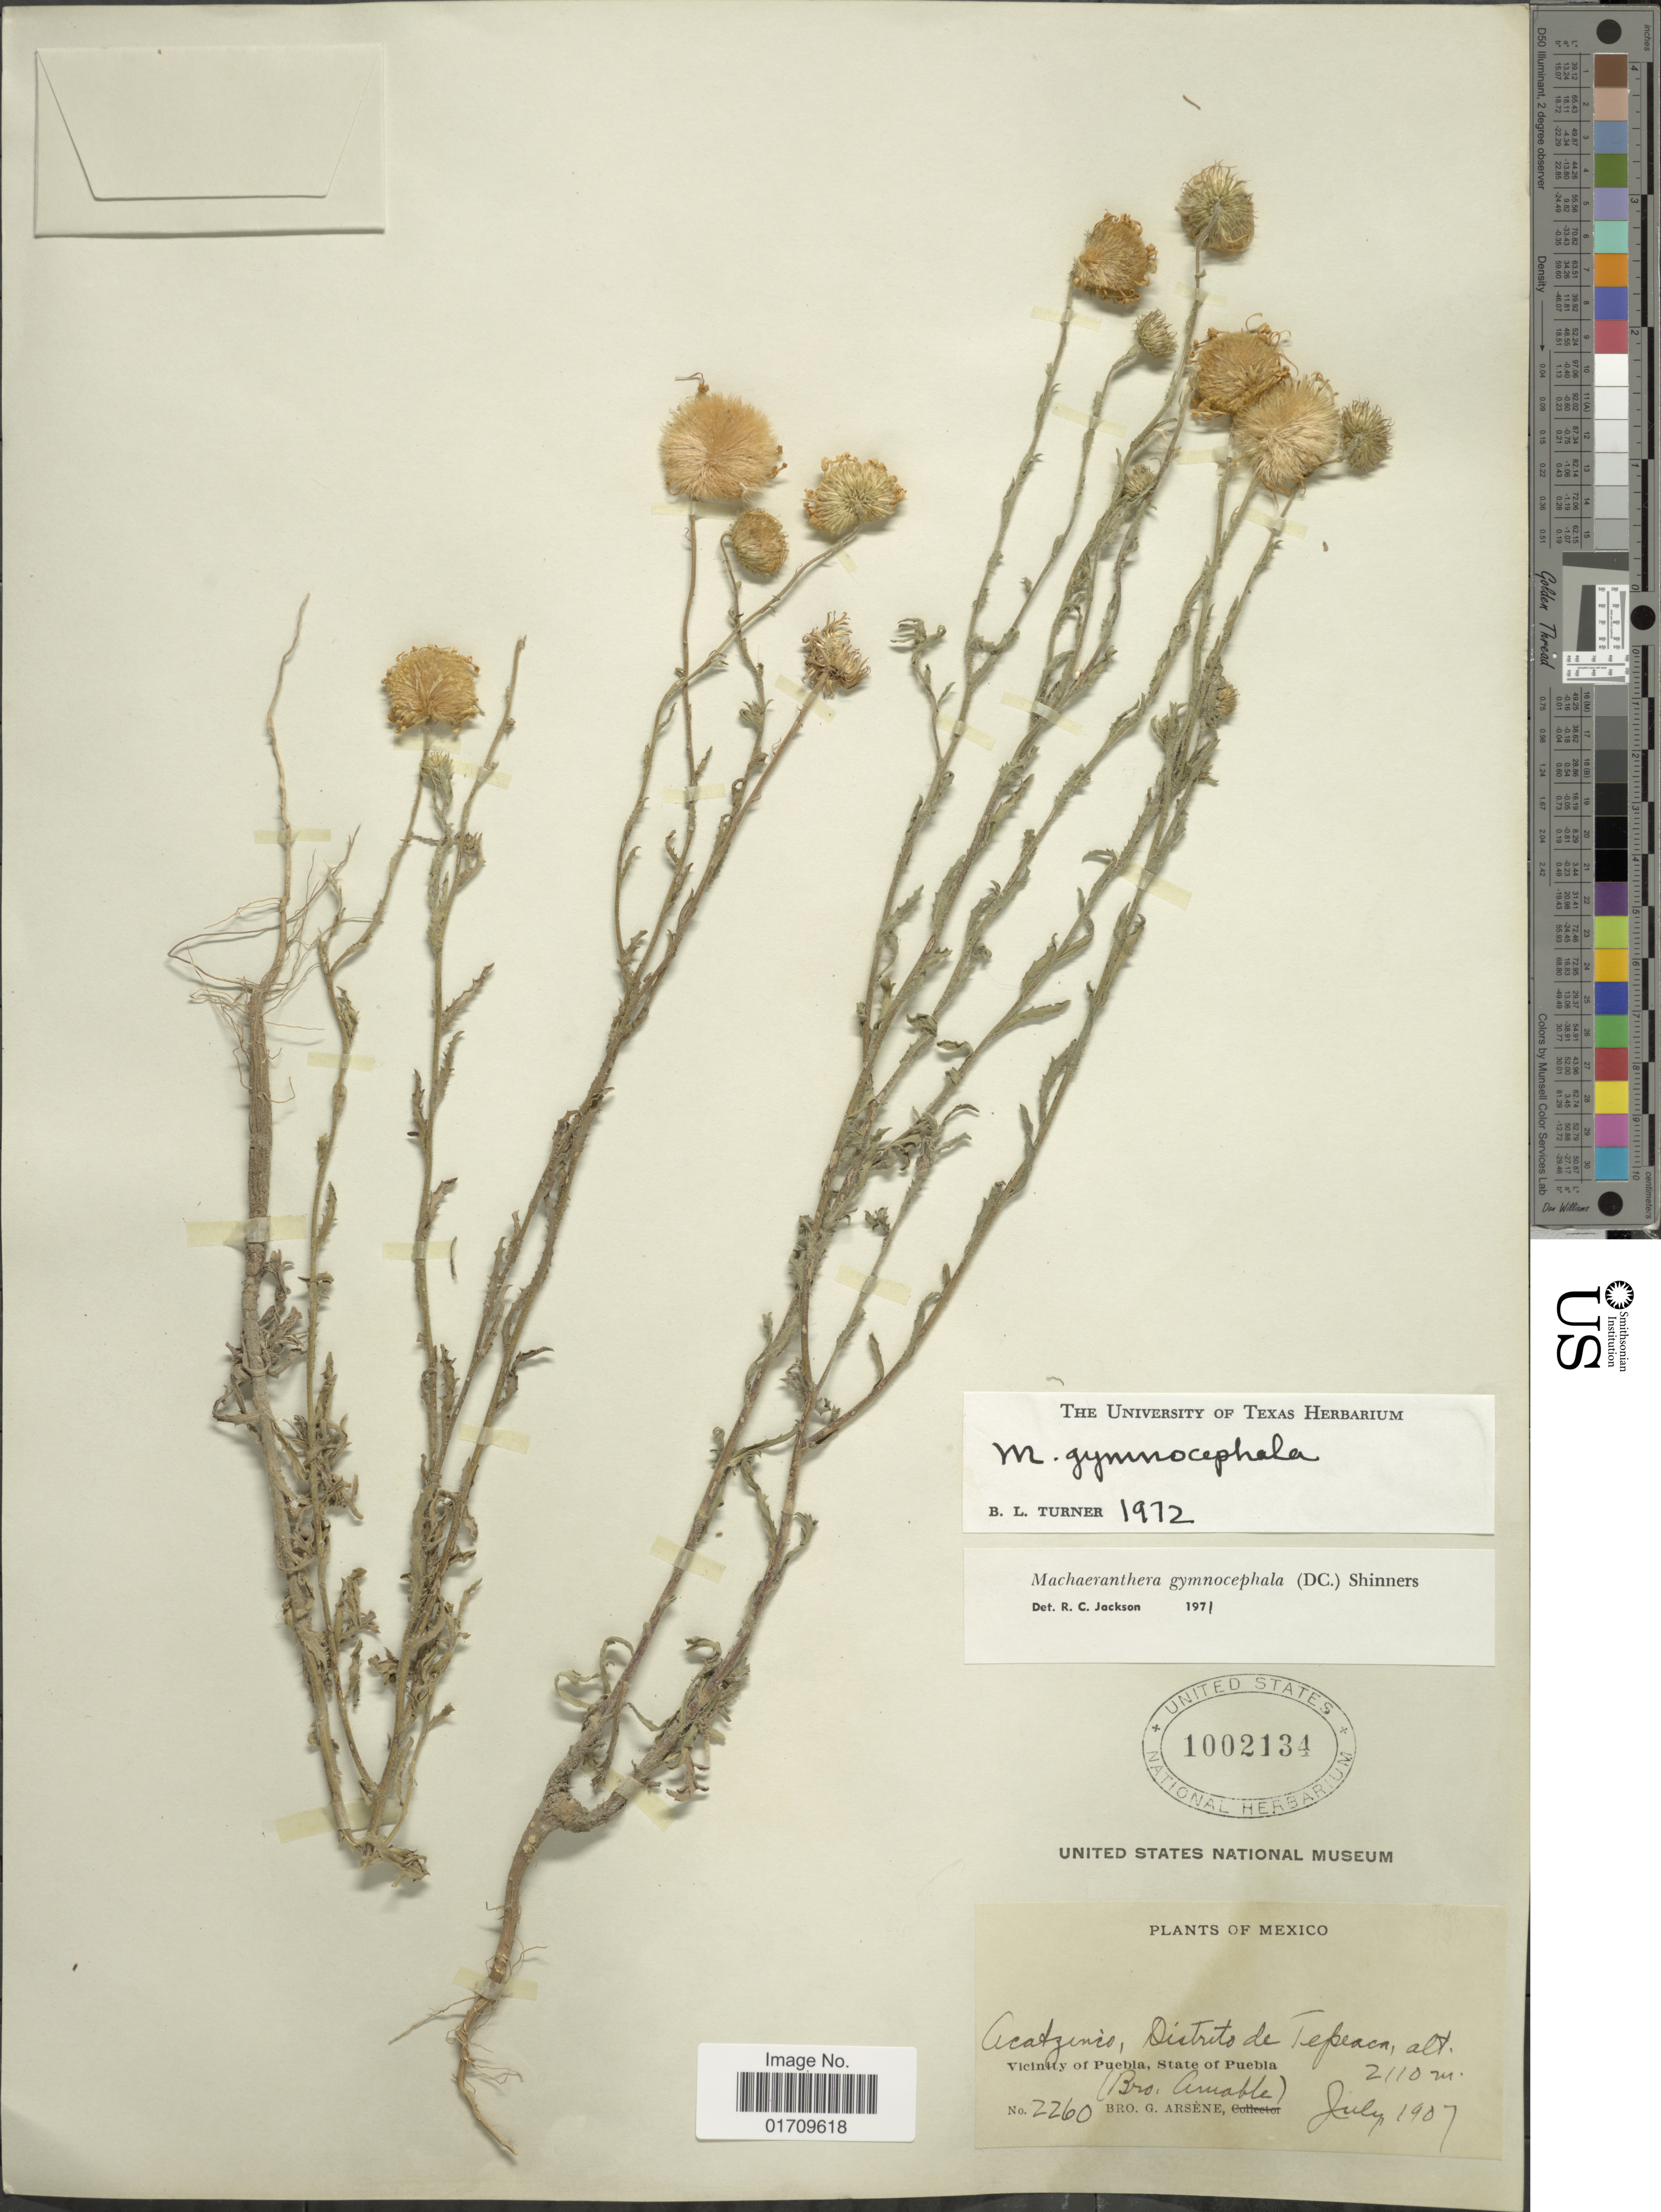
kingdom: Plantae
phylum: Tracheophyta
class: Magnoliopsida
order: Asterales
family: Asteraceae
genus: Machaeranthera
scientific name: Machaeranthera gymnocephala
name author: (DC.) Shinners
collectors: B. Arnable & Bro. G. Arsène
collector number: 2260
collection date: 1907-07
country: Mexico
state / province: Puebla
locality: Acatzinco, Distrito de Tepeaca, Vicinity of Puebla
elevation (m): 2110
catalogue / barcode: US 1002134